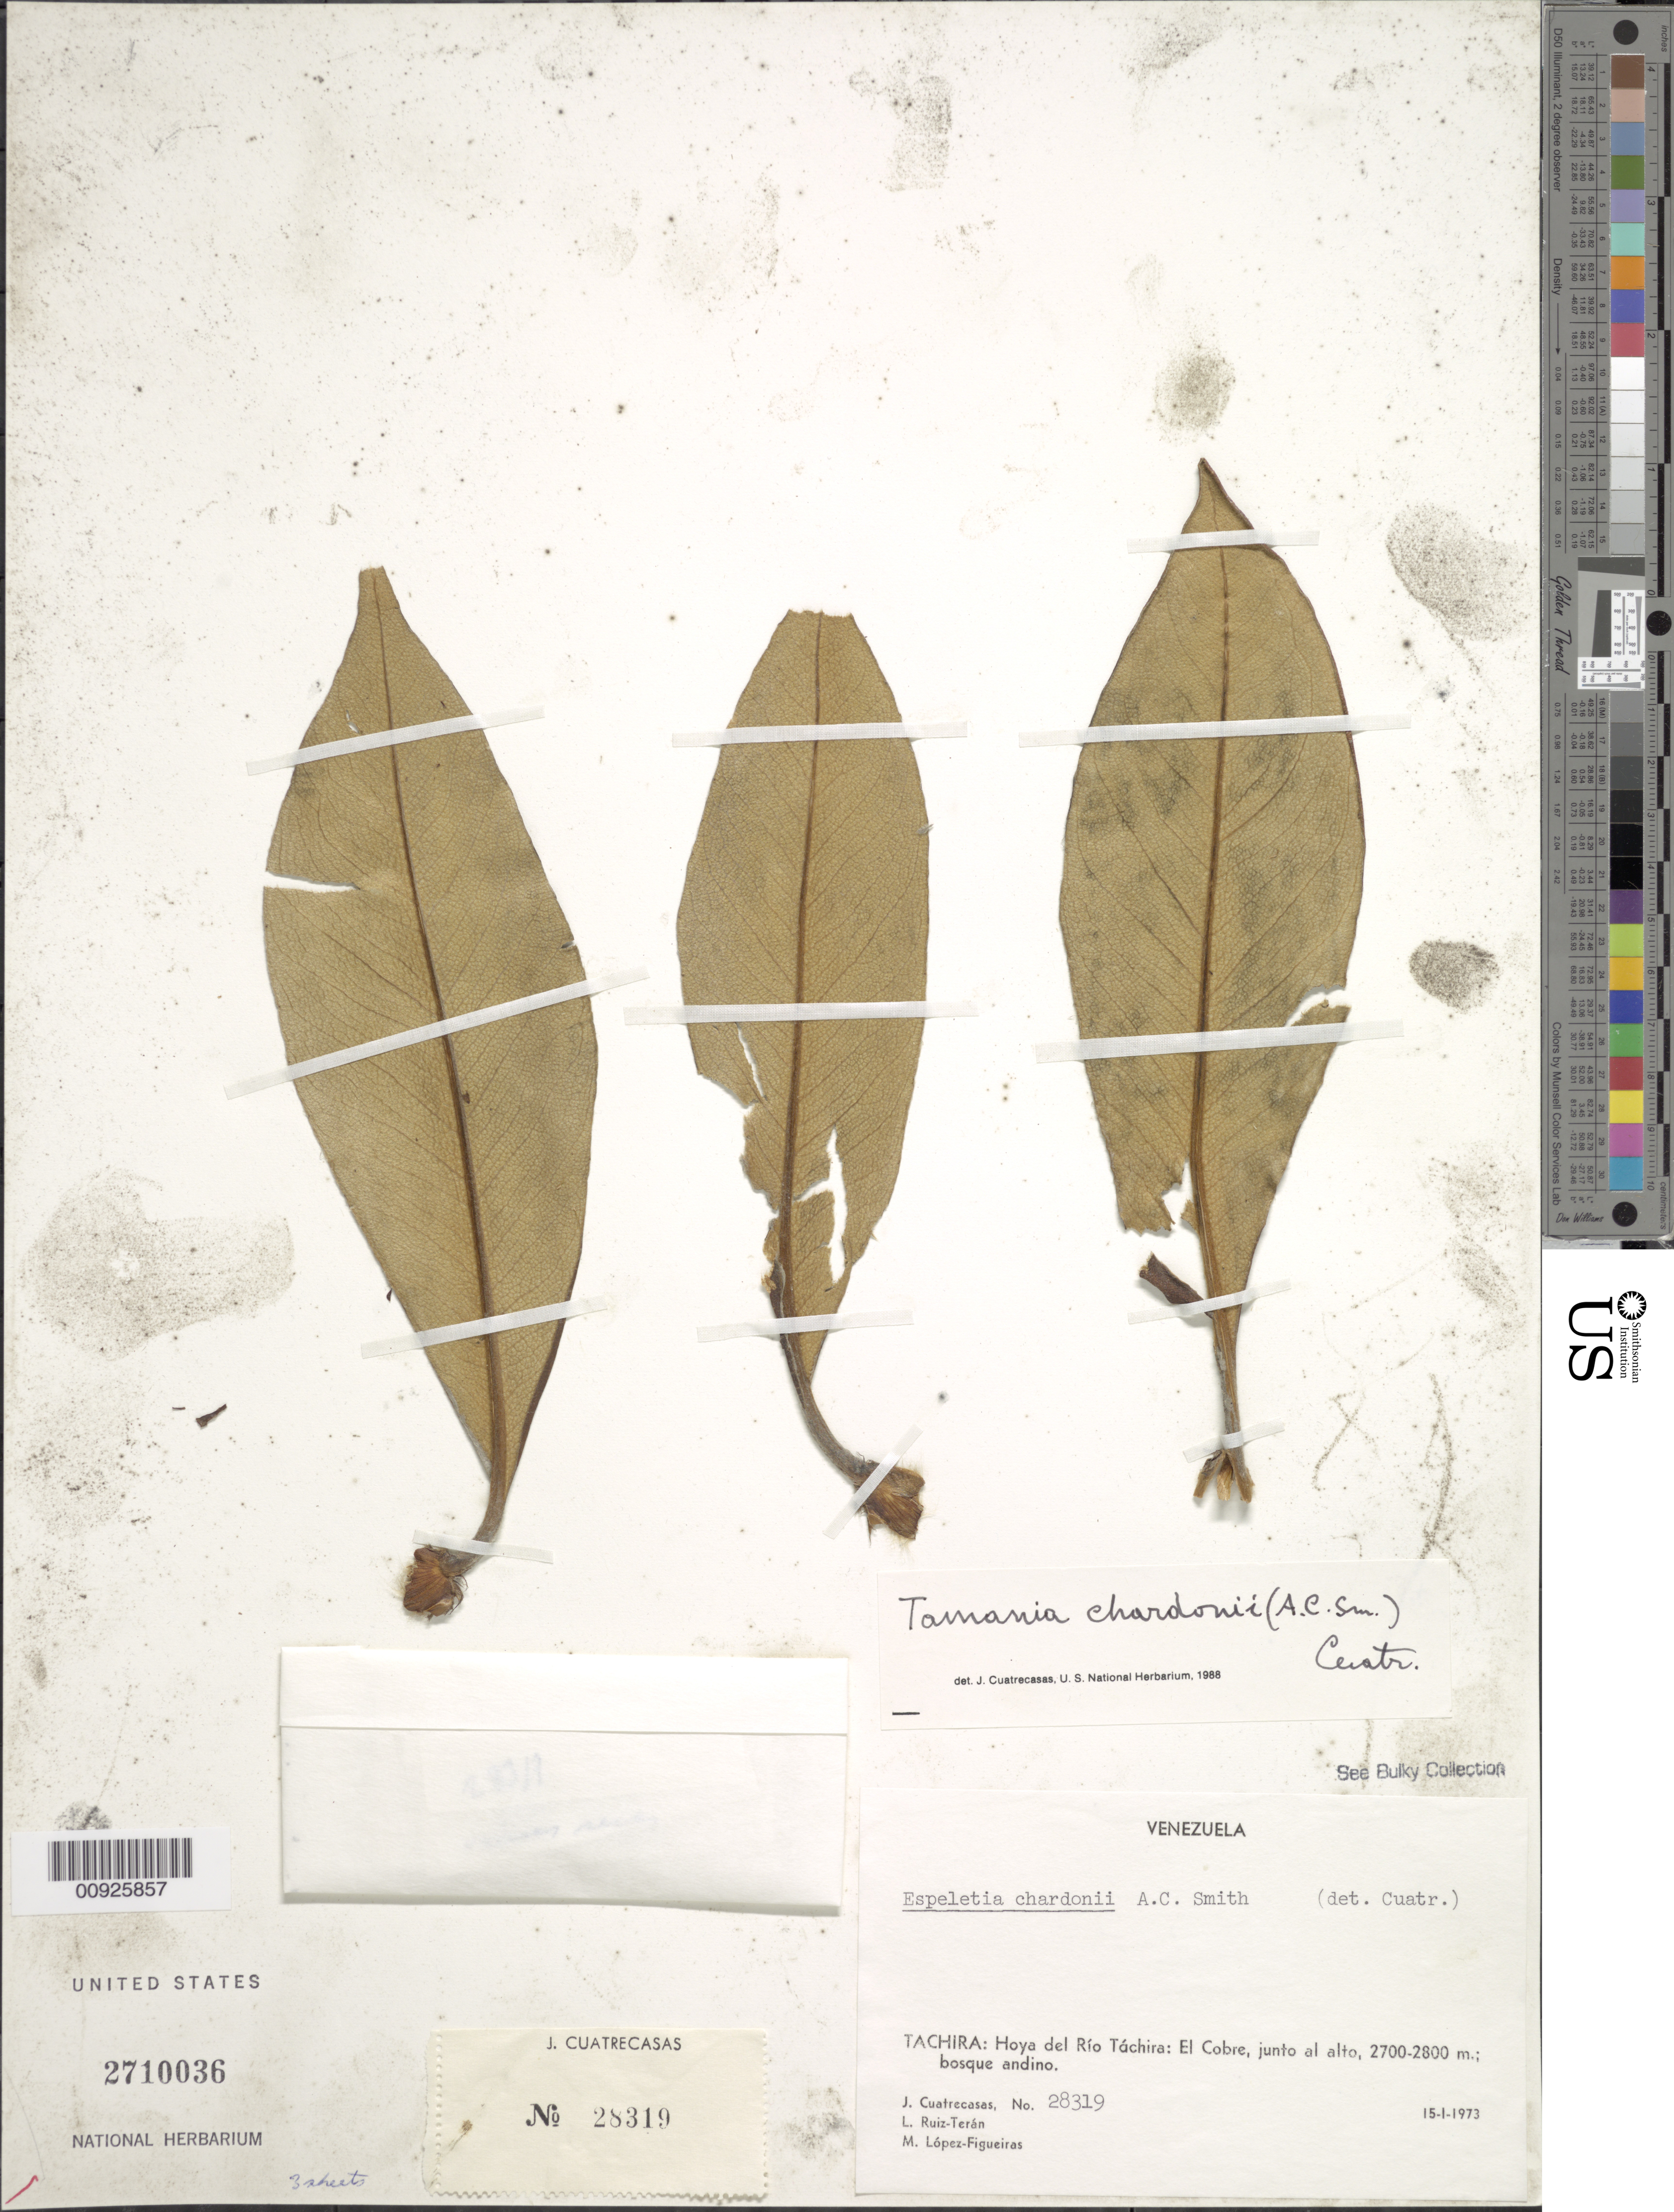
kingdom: Plantae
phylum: Tracheophyta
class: Magnoliopsida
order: Asterales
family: Asteraceae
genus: Tamania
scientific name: Tamania chardonii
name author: (A.C. Sm.) Cuatrec.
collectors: J. Cuatrecasas, L. E. Ruíz-Terán & M. López Figueiras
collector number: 28319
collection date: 1973-01-15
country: Venezuela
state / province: Táchira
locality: Hoya del Río Táchira, El Cobre, junto al alto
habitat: Bosque andino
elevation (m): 2700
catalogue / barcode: US 2710036